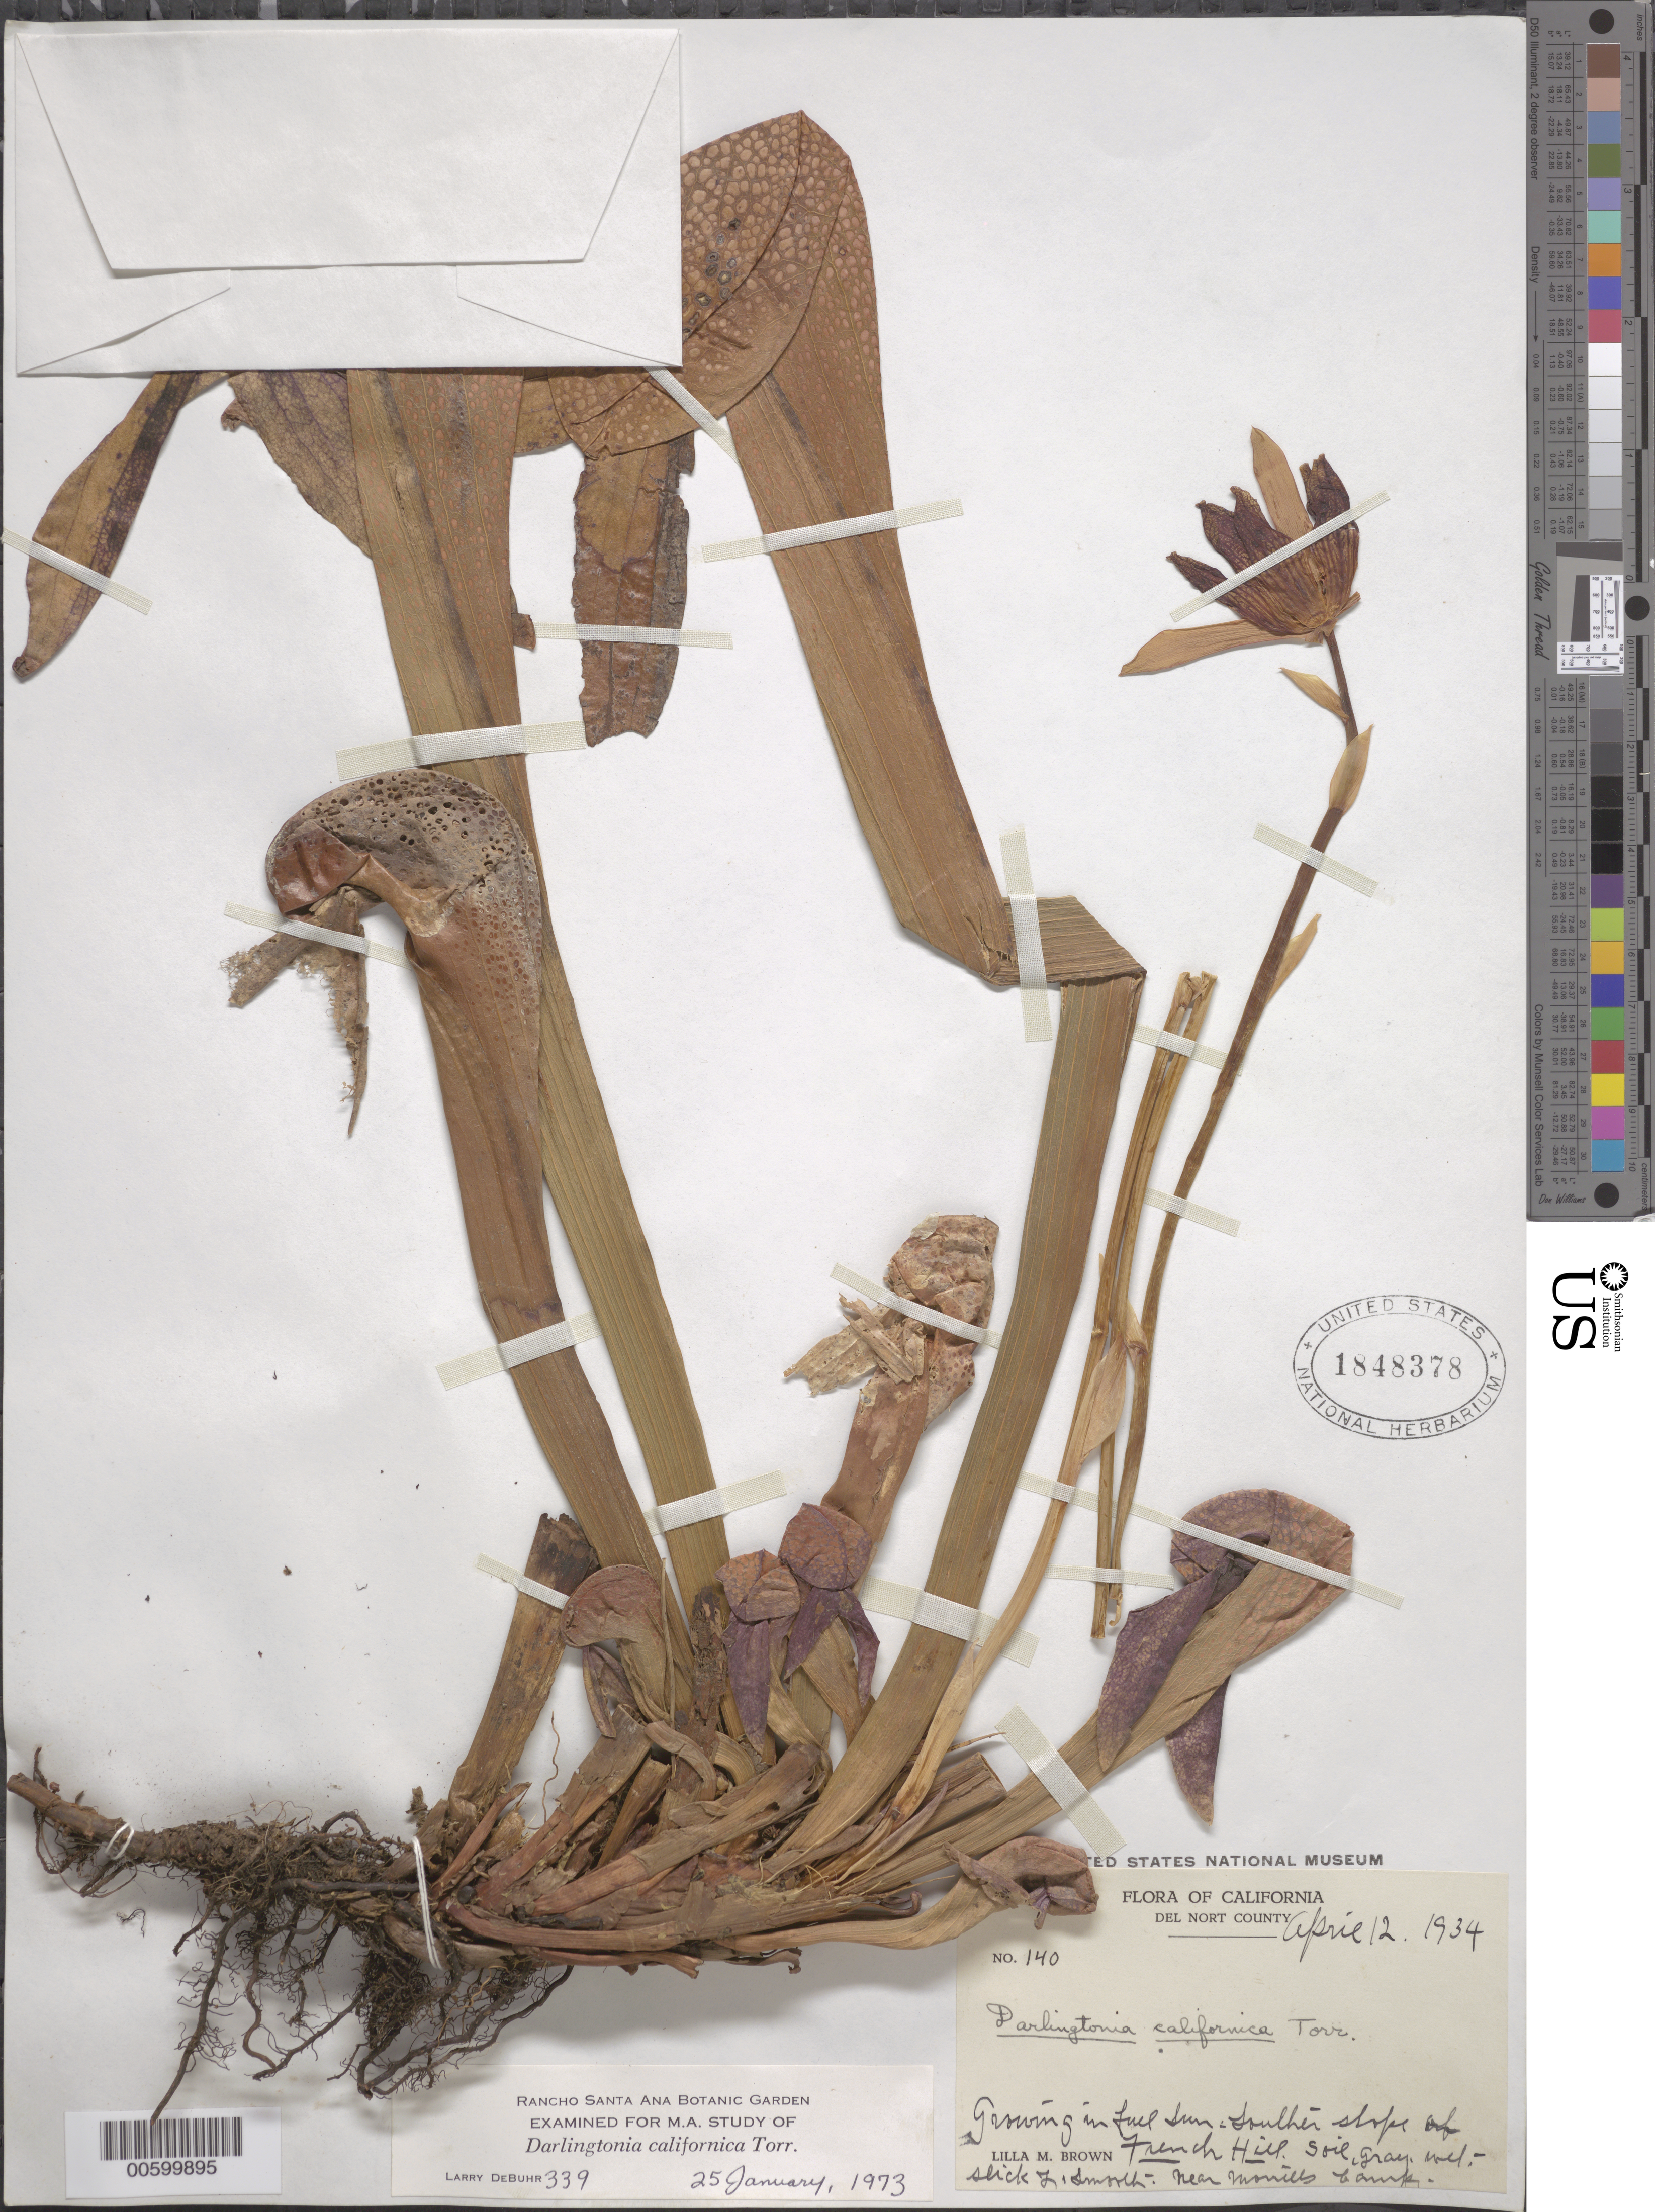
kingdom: Plantae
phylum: Tracheophyta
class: Magnoliopsida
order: Ericales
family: Sarraceniaceae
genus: Darlingtonia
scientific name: Darlingtonia californica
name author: Torr.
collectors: L. M. Brown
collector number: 140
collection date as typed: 12 Apr 1934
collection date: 1934-04-12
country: United States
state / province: California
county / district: Del Norte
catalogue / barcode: US 1848378